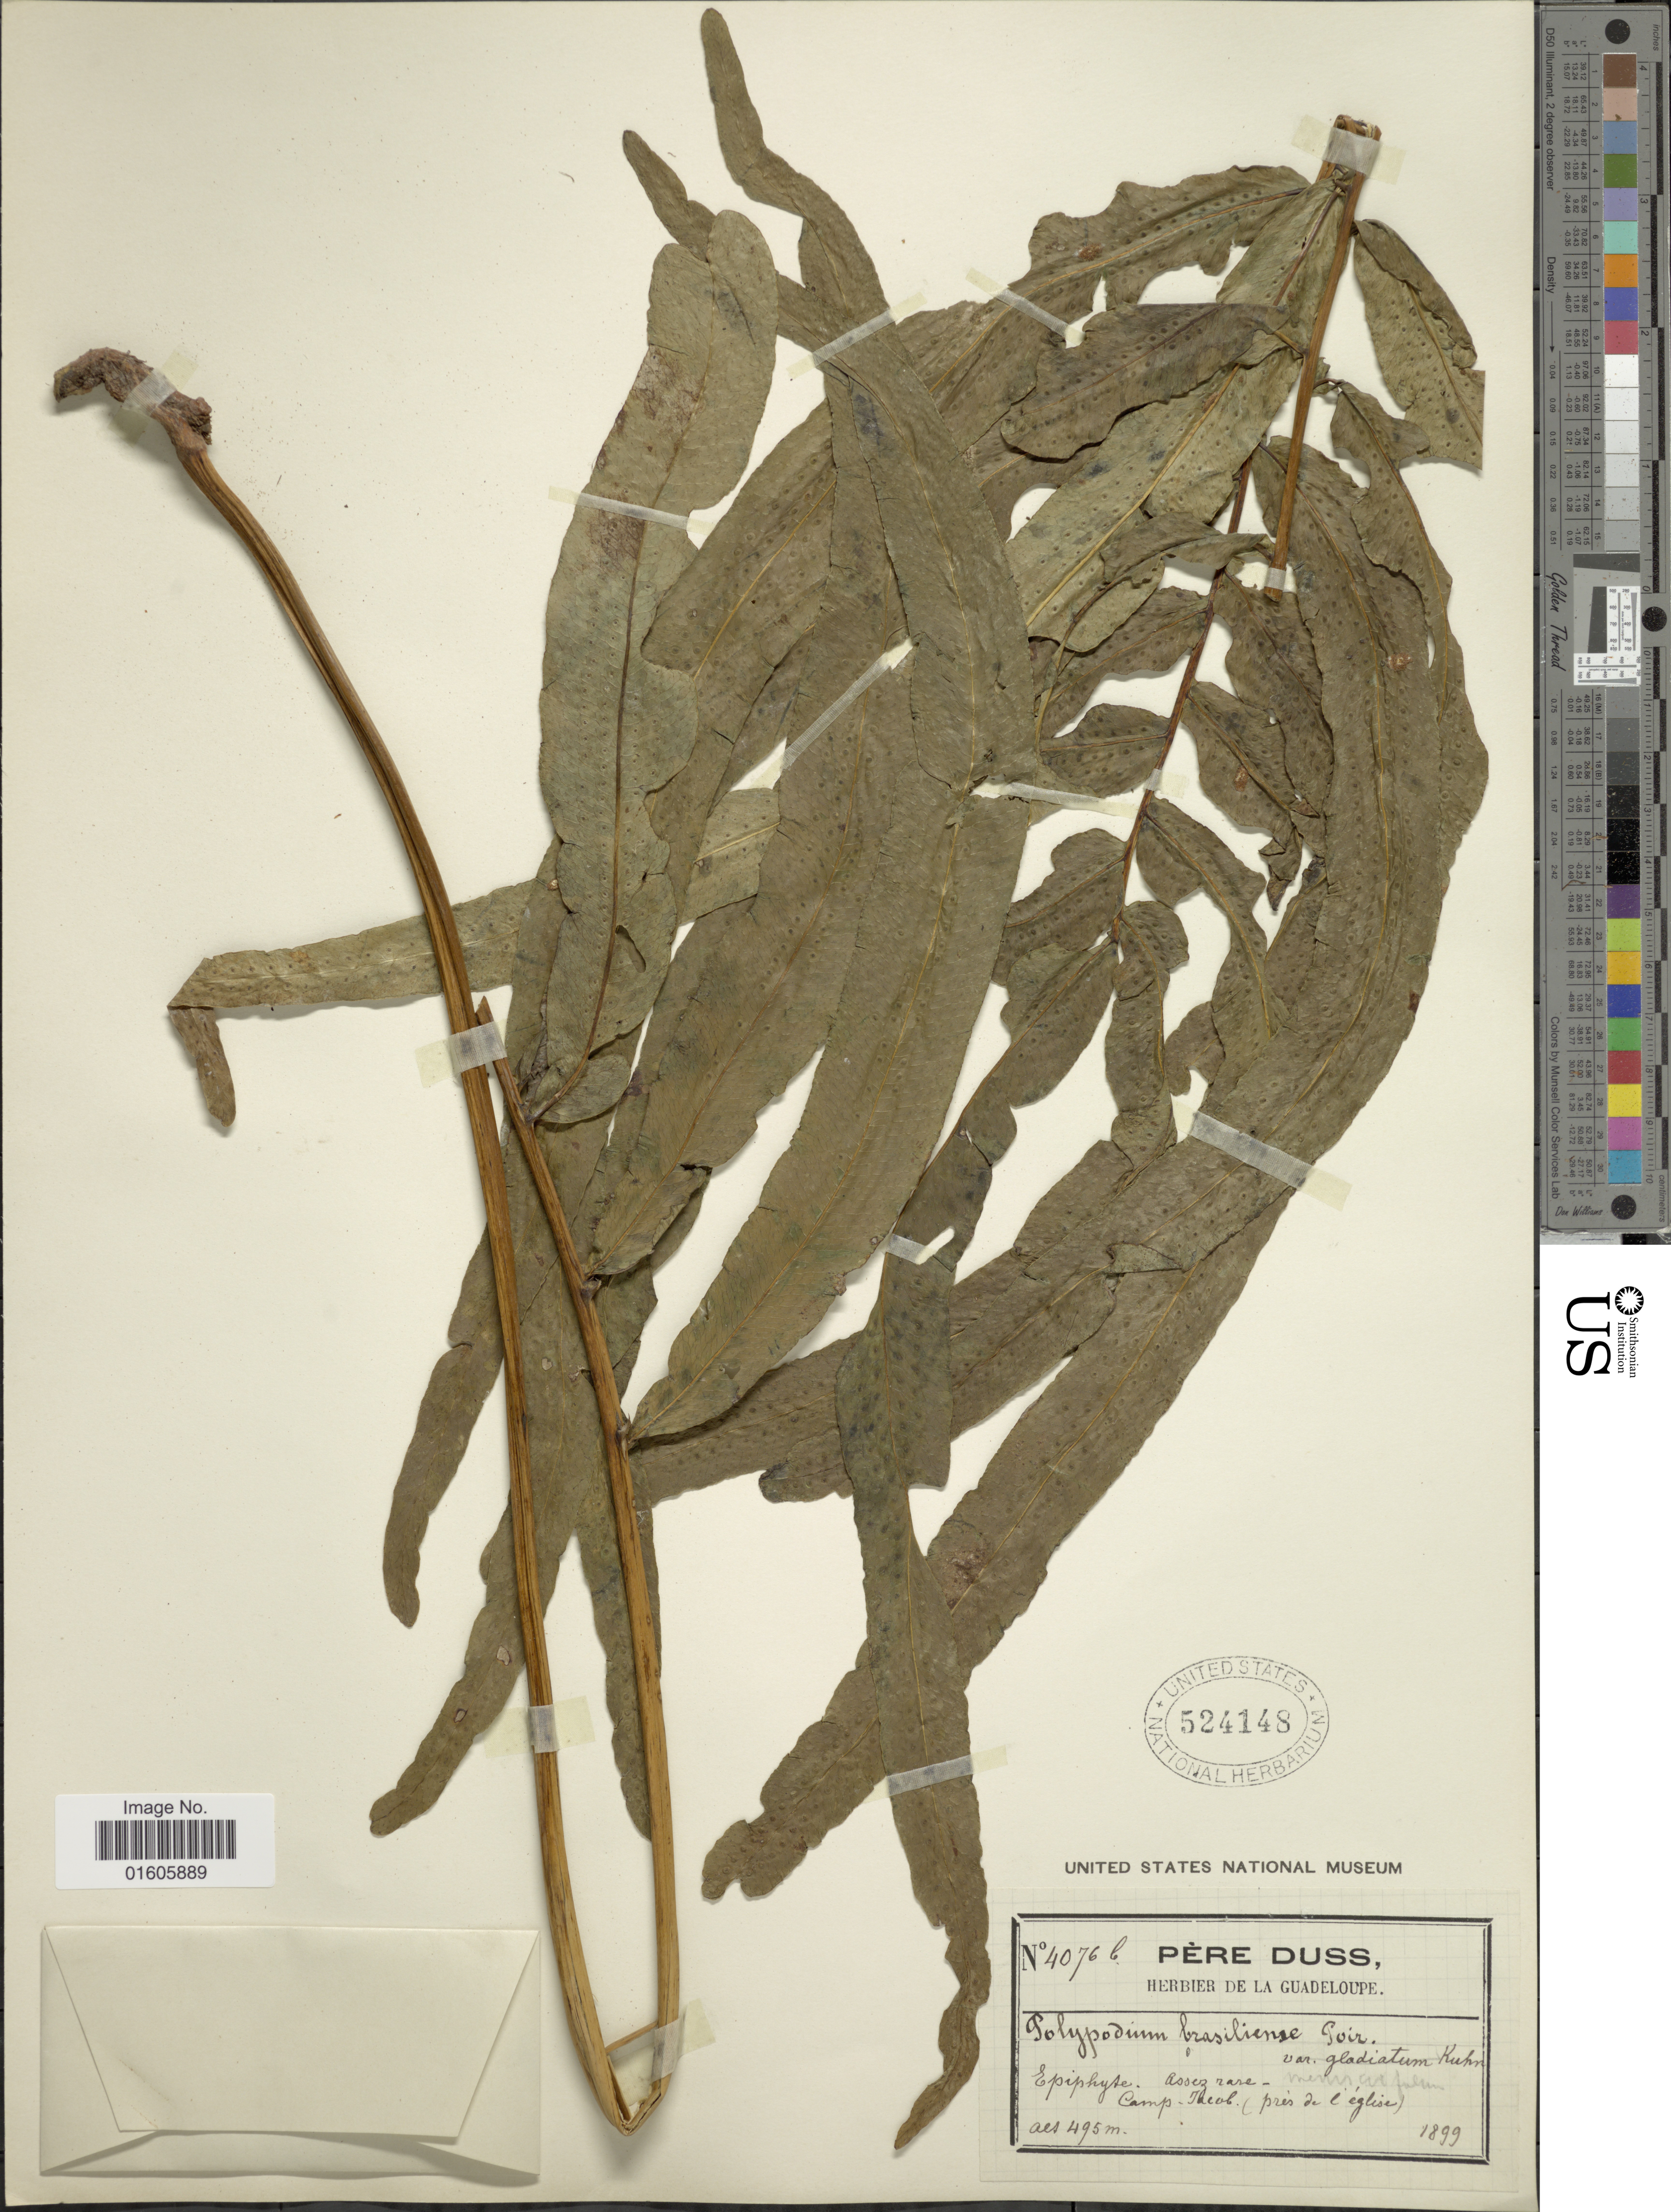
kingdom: Plantae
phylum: Tracheophyta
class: Polypodiopsida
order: Polypodiales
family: Polypodiaceae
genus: Serpocaulon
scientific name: Serpocaulon triseriale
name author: (Sw.) A.R. Sm.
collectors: Père Duss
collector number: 4076b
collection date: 1899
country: Guadeloupe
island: Leeward Is.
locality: Camp Jacob (près de l'église).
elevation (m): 495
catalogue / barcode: US 524148